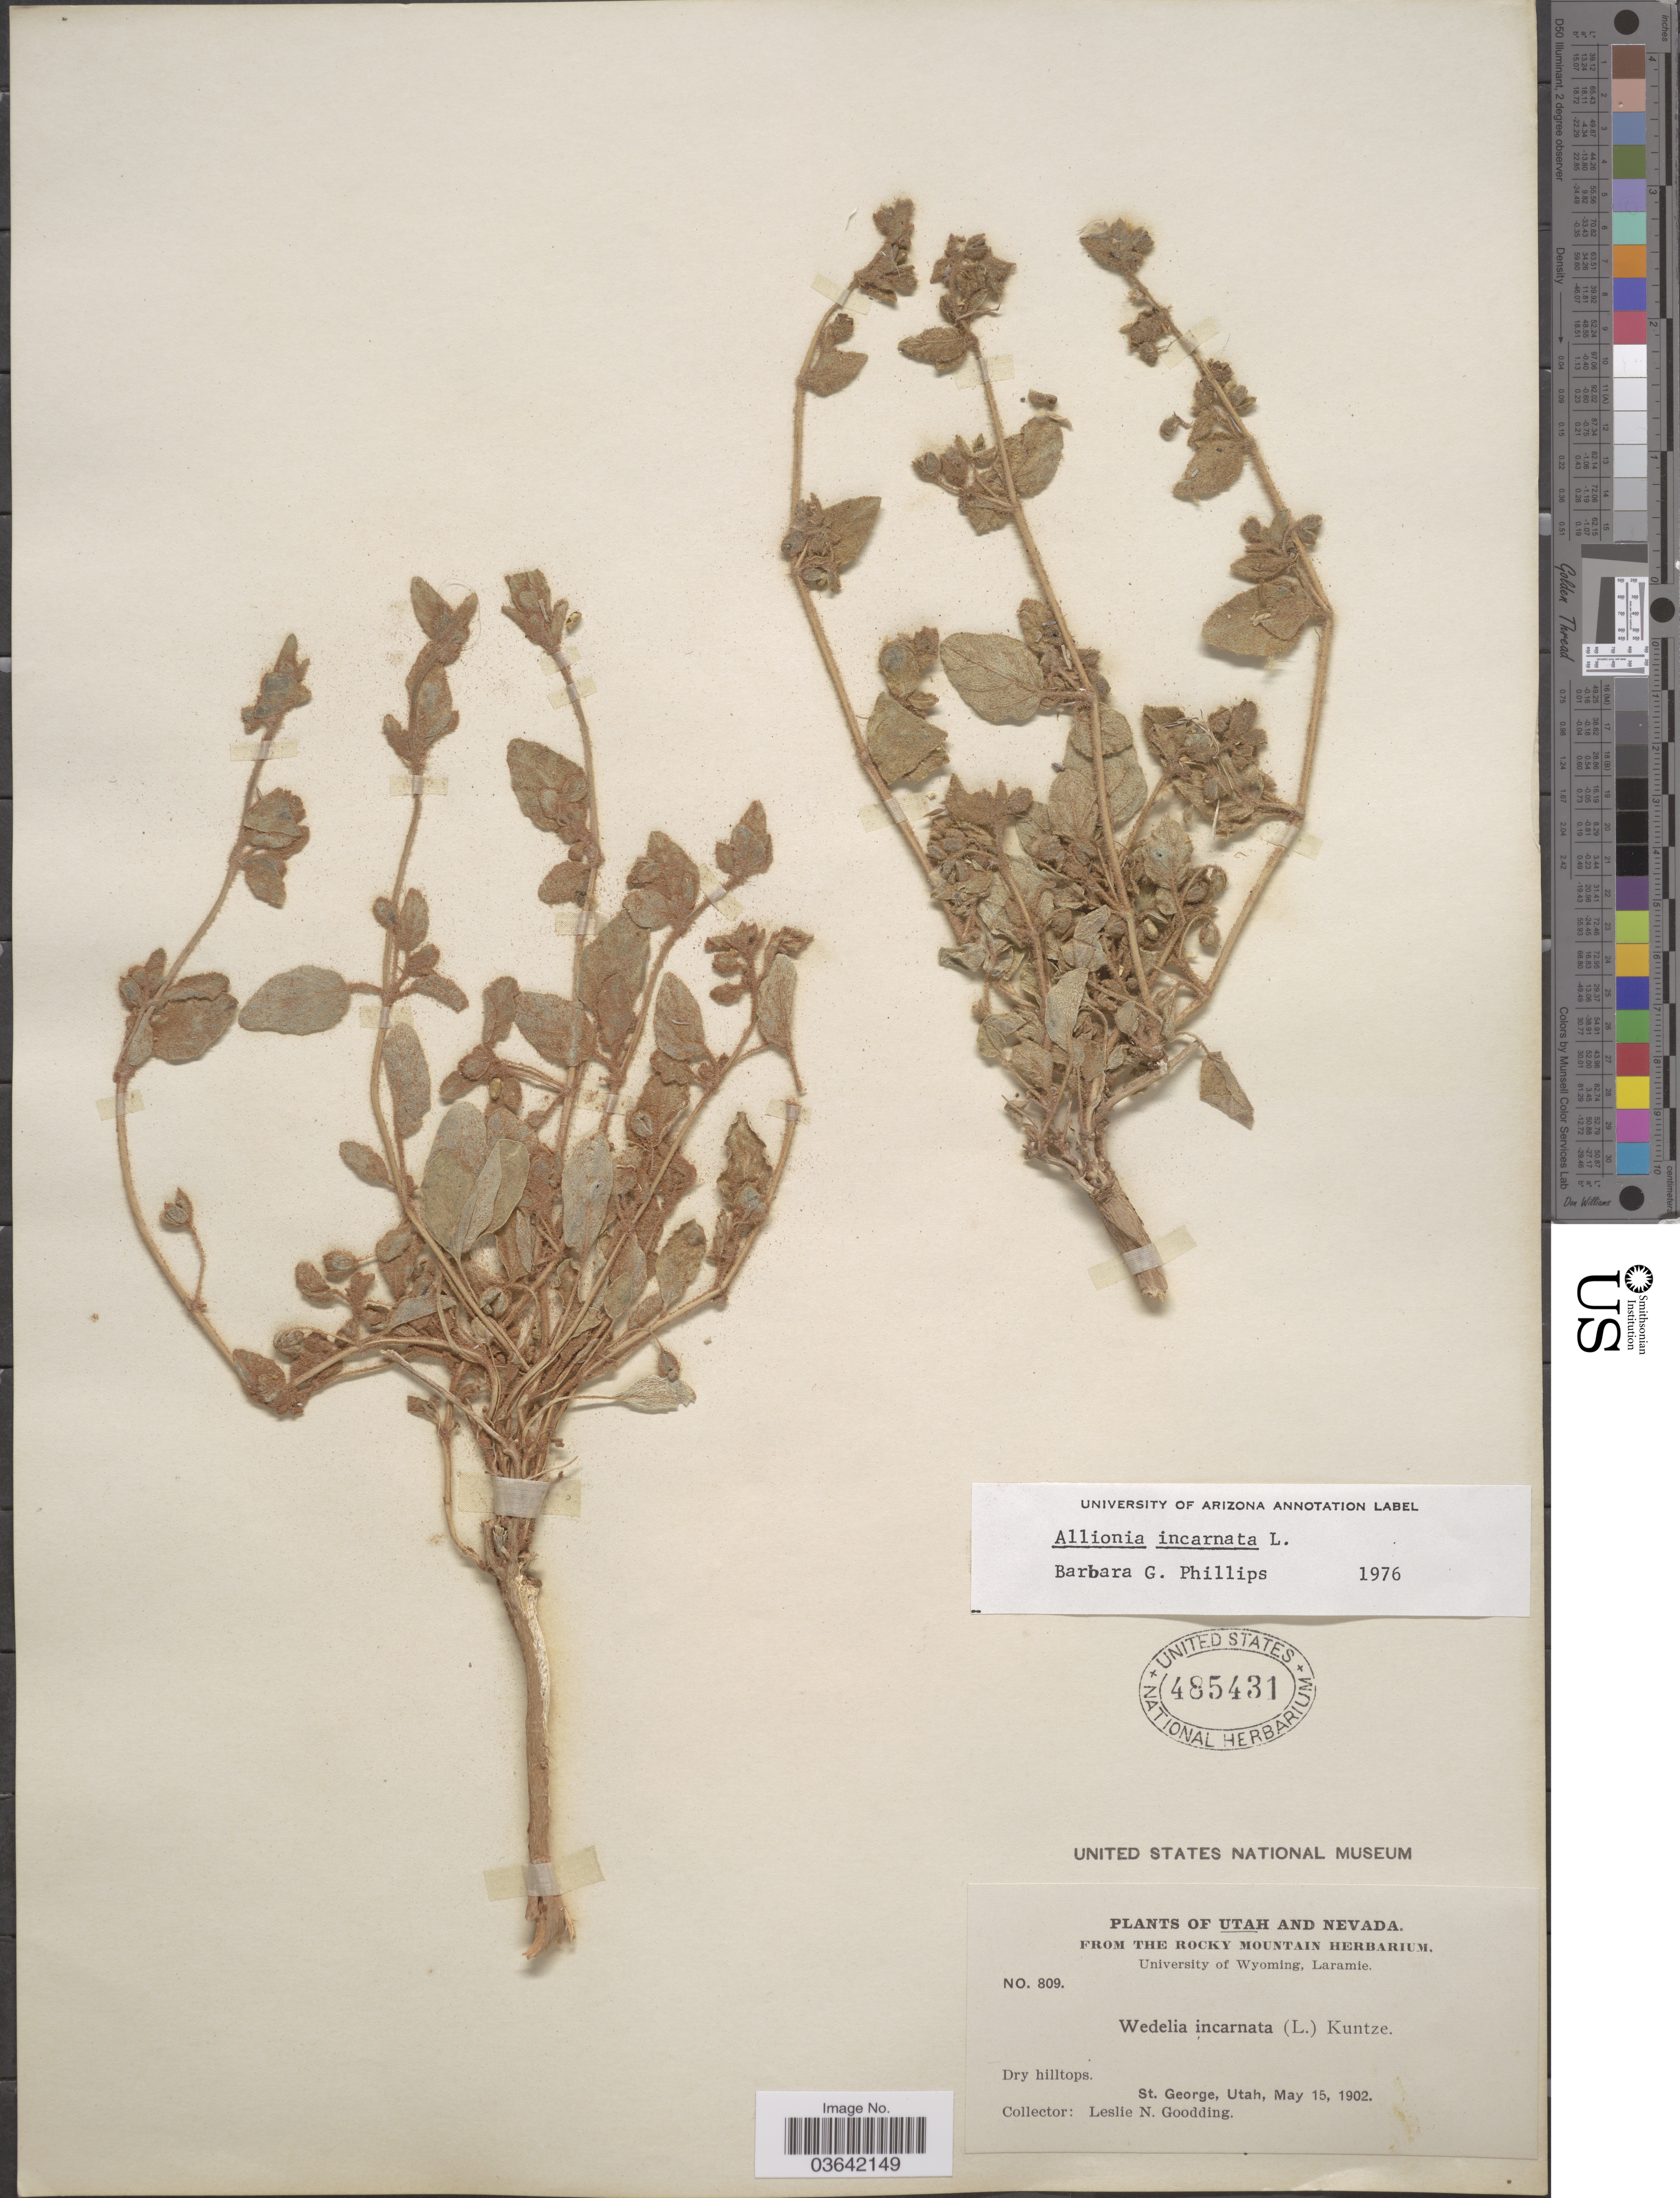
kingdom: Plantae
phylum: Tracheophyta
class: Magnoliopsida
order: Caryophyllales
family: Nyctaginaceae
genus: Allionia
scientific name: Allionia incarnata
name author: L.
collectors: L. N. Goodding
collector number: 809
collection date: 1902-05-15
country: United States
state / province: Utah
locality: St. George.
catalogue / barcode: US 485431